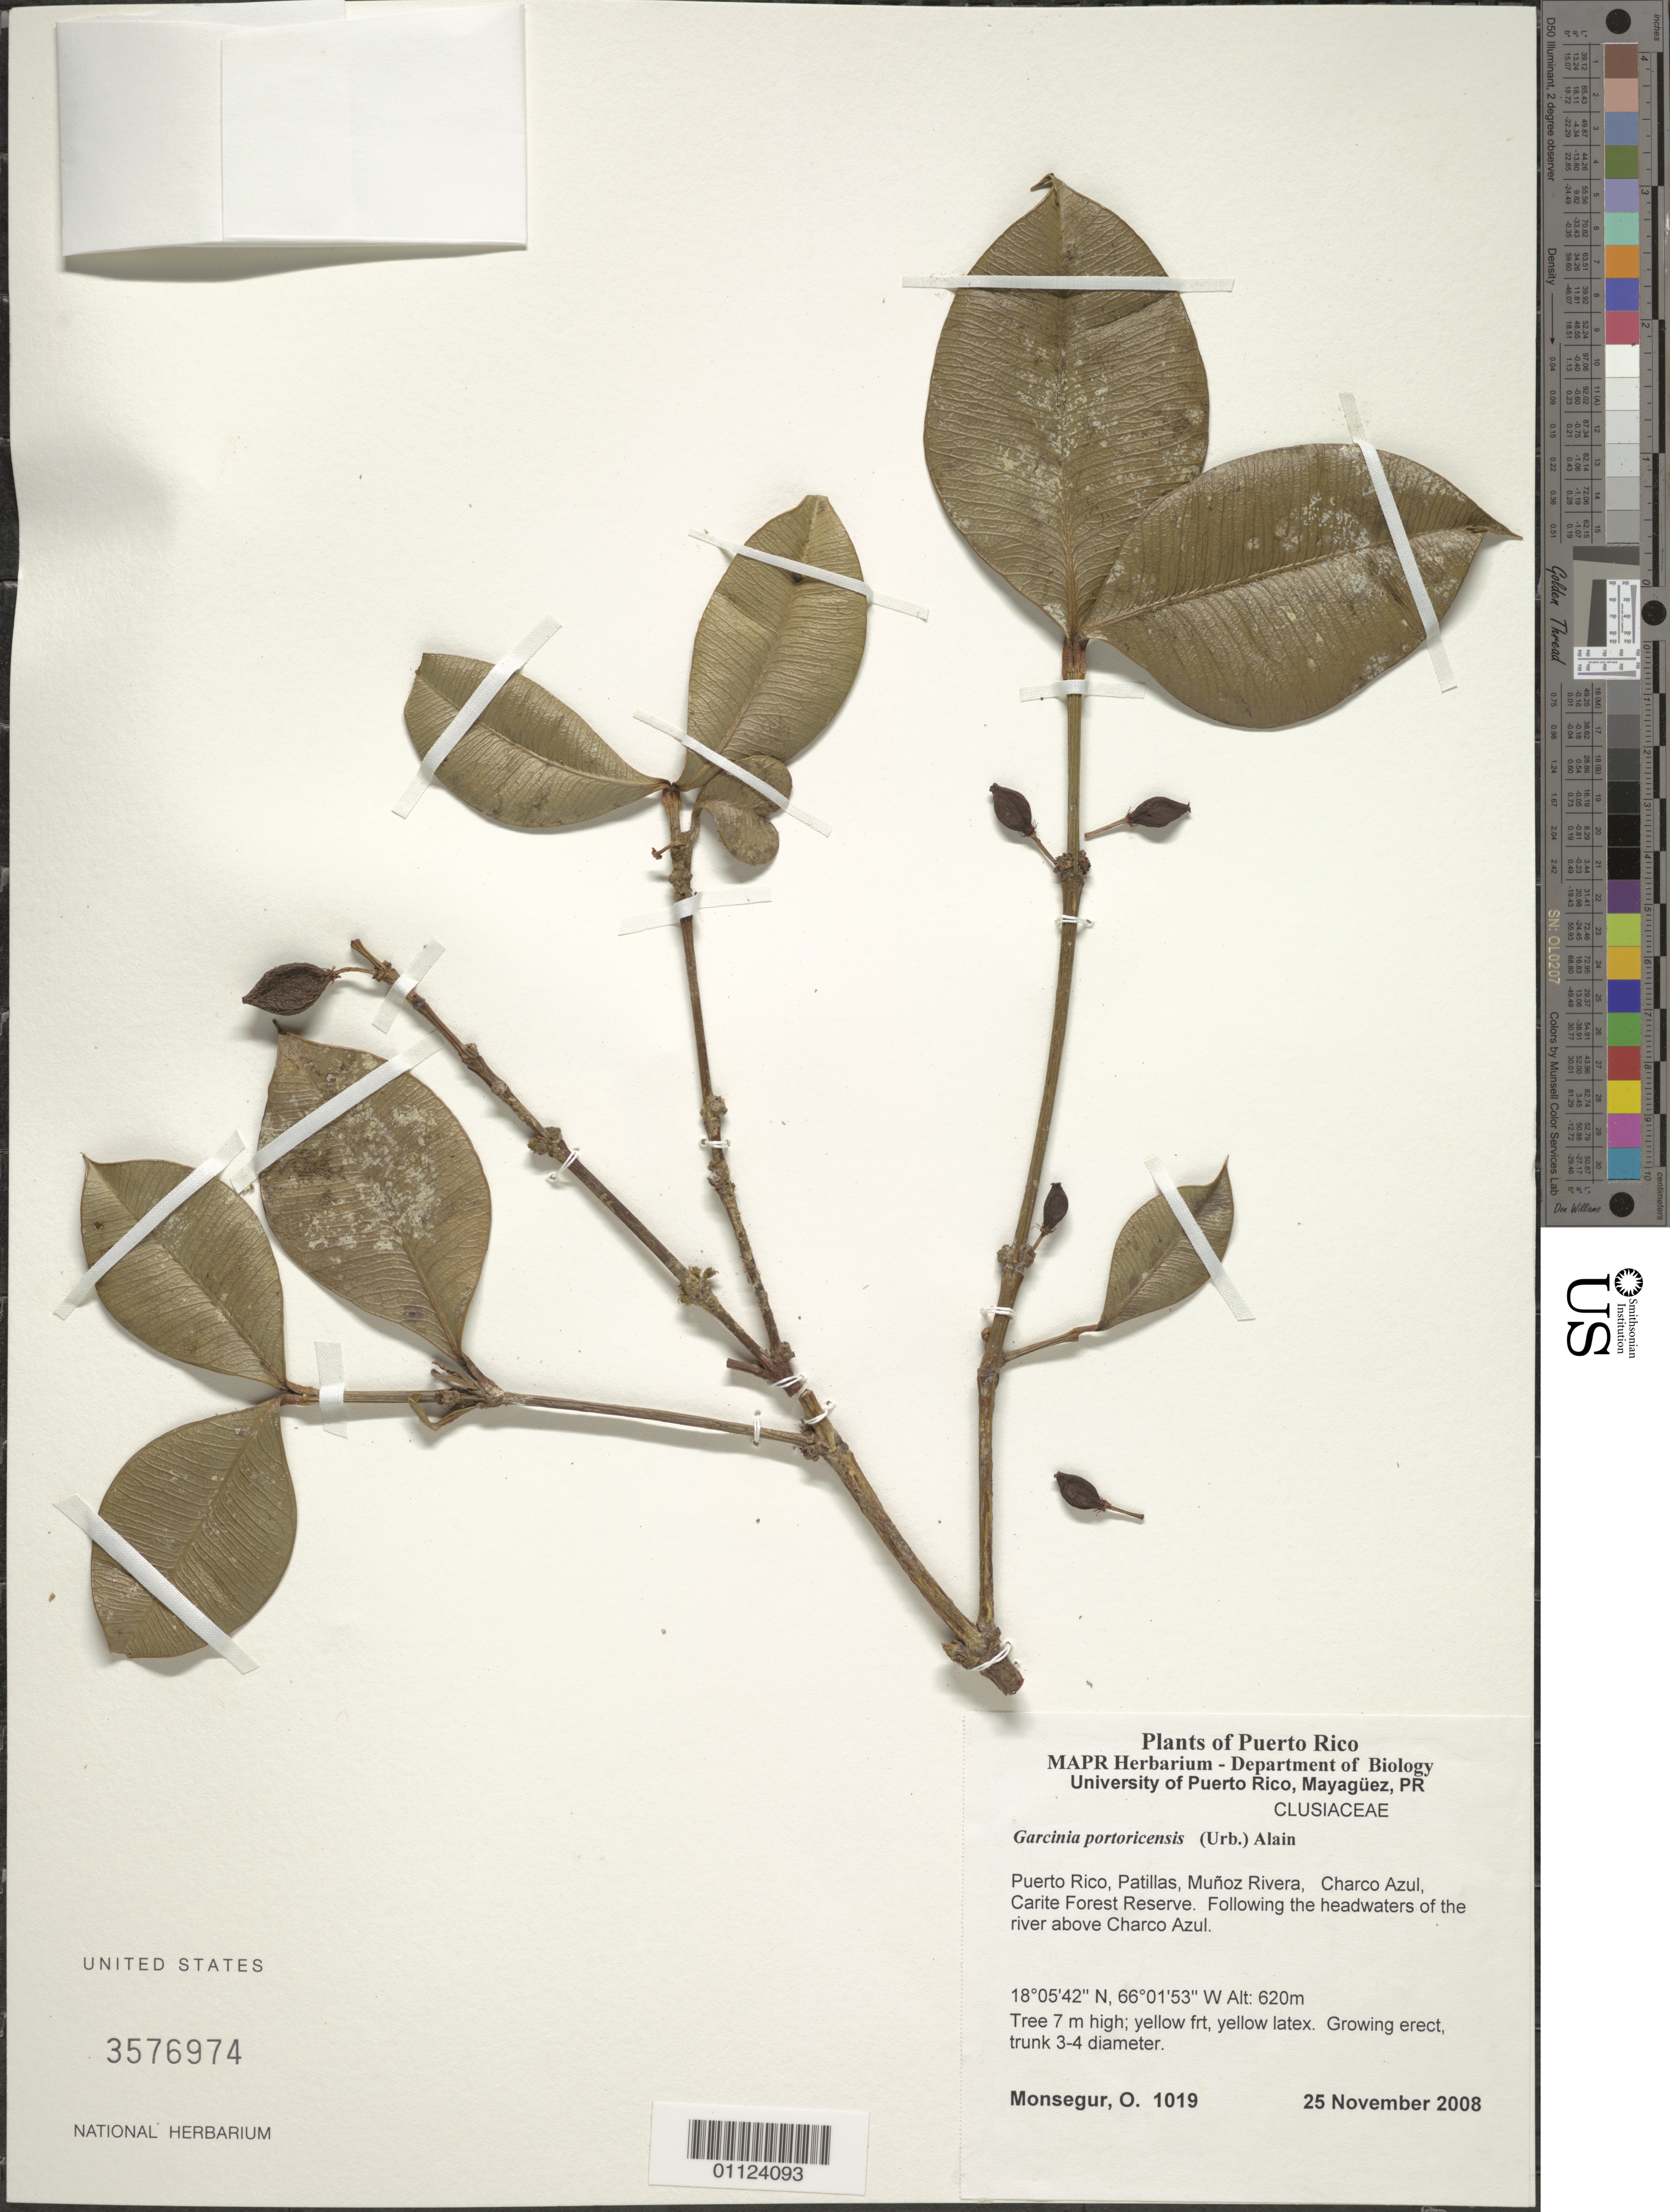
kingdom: Plantae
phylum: Tracheophyta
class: Magnoliopsida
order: Malpighiales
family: Clusiaceae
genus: Garcinia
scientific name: Garcinia portoricensis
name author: (Urb.) Alain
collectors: O. Monsegur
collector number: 1019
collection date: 2008-11-25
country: Puerto Rico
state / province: Patillas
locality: Muñoz Rivera, Charco Azul, Carite Forest Reserve; following the headwaters of the river above Charco Azul.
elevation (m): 620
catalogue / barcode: US 3576974